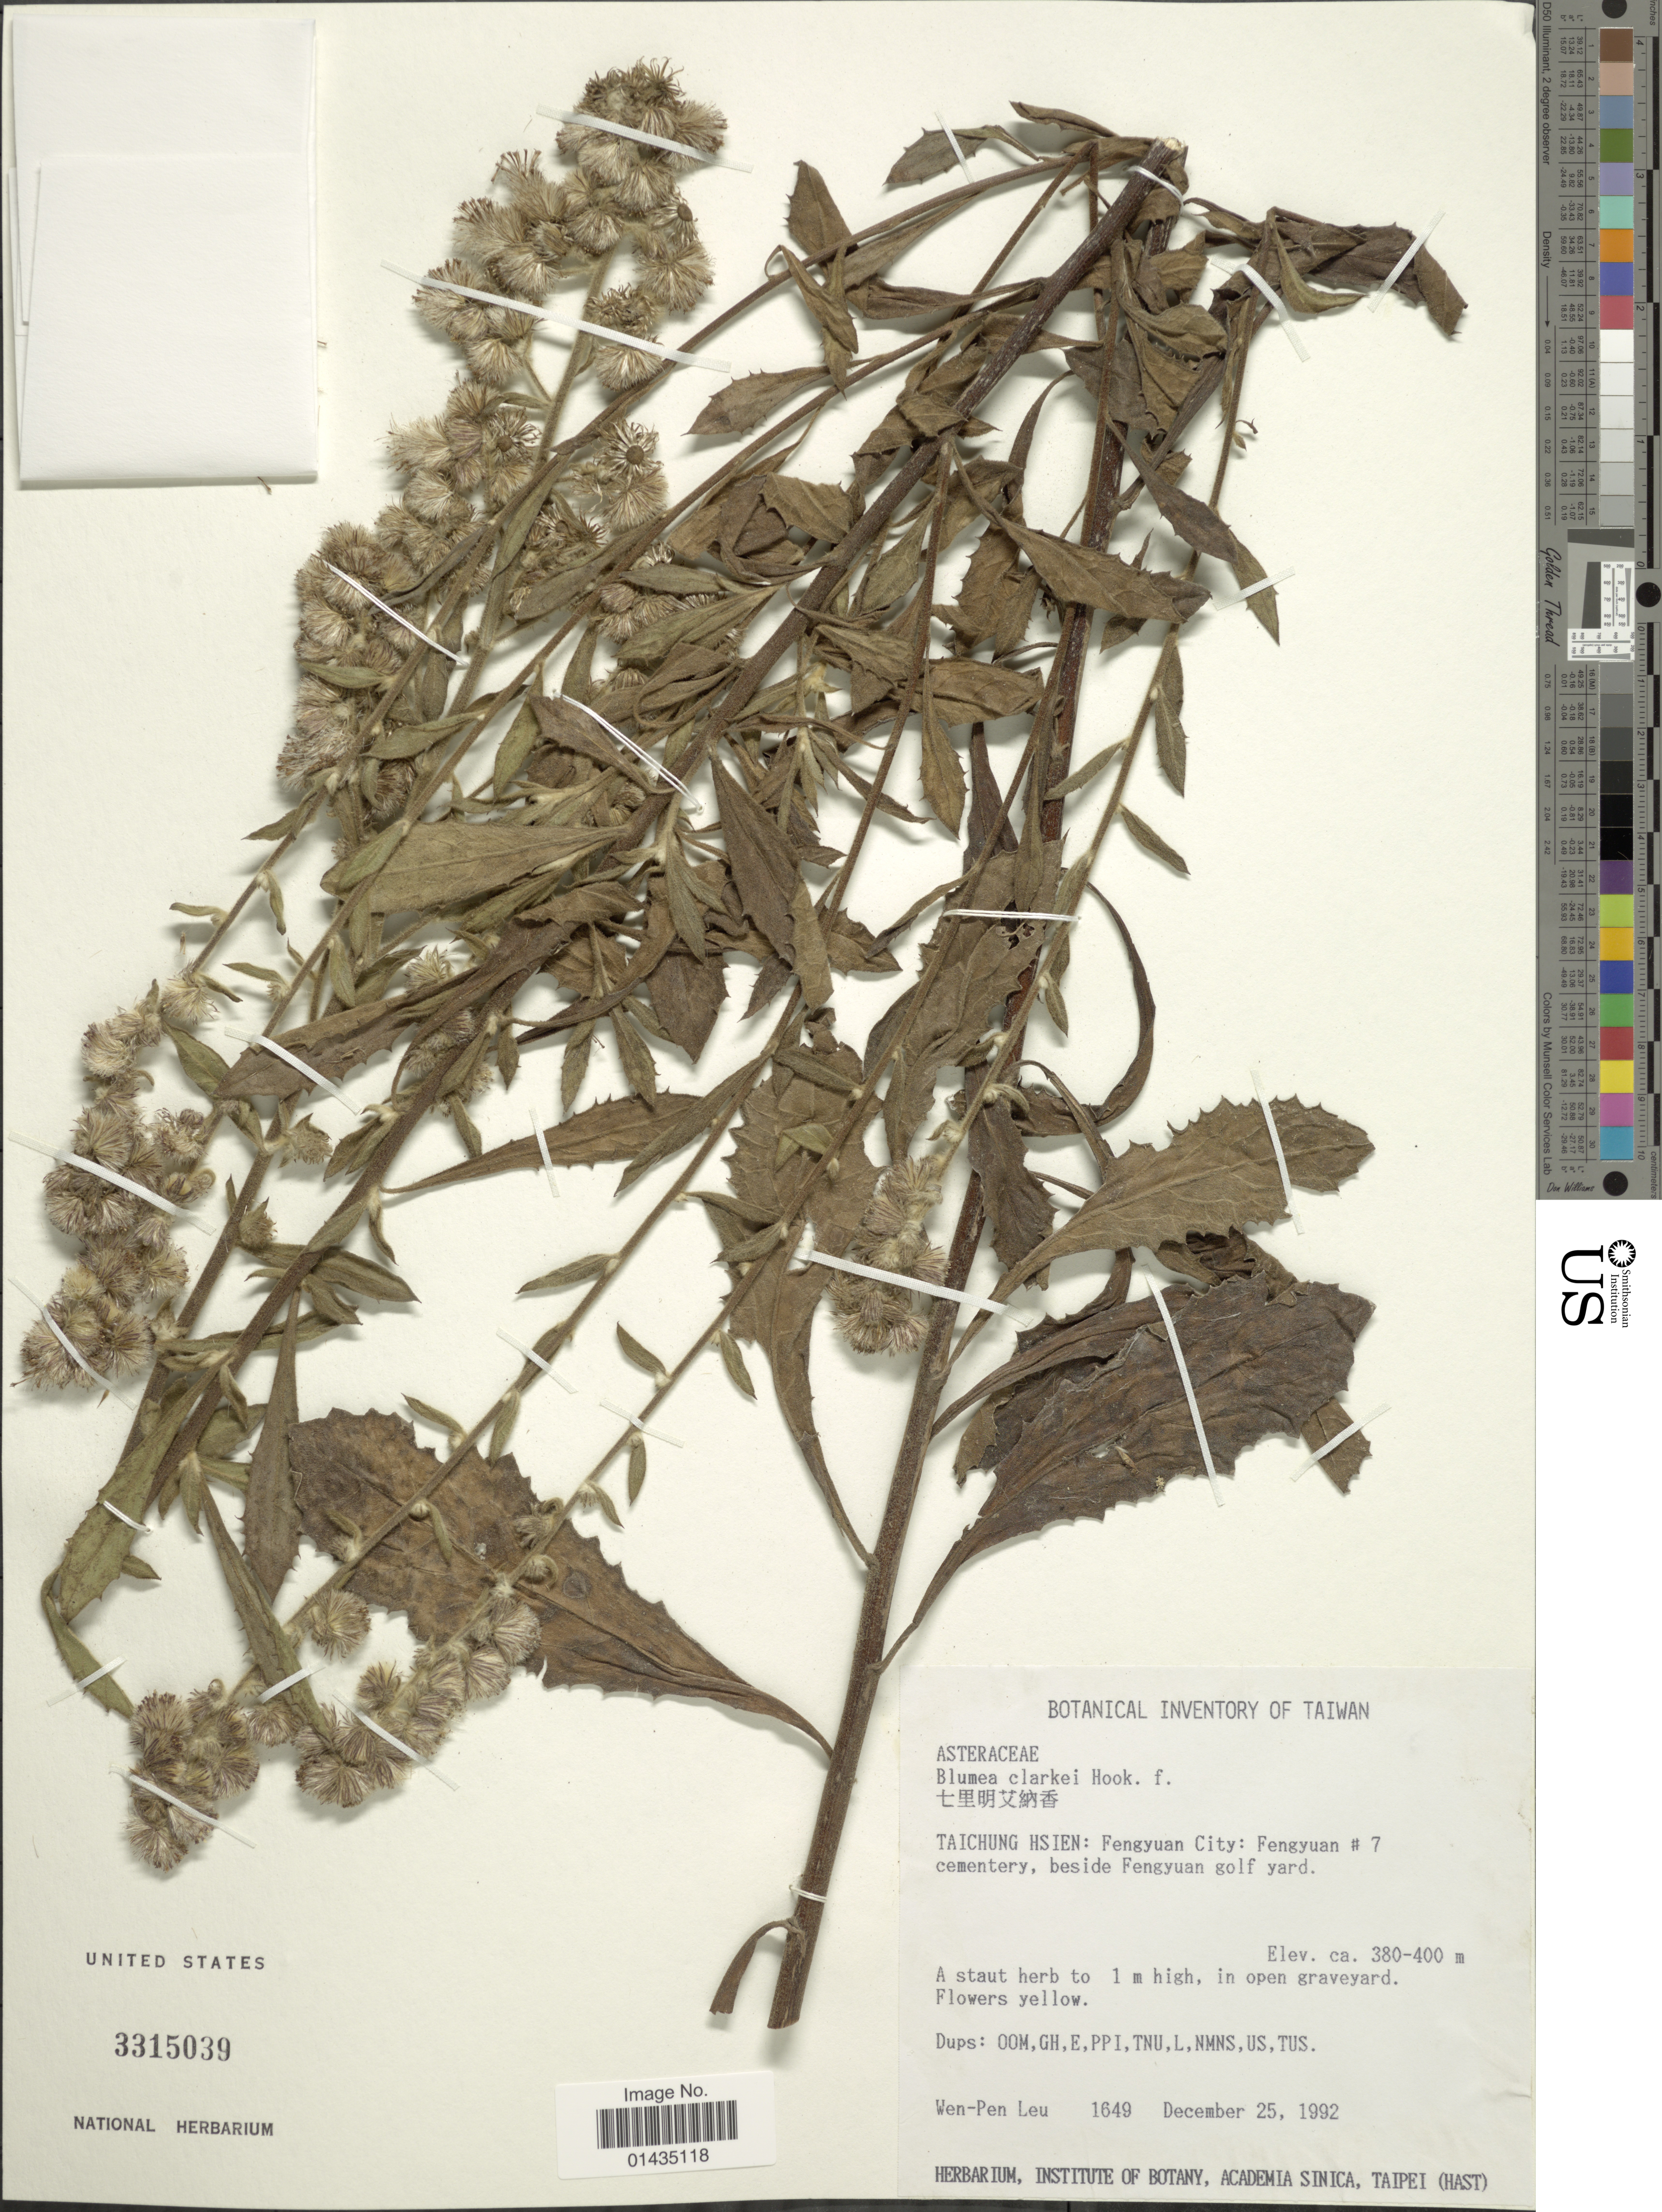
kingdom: Plantae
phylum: Tracheophyta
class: Magnoliopsida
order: Asterales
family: Asteraceae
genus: Blumea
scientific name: Blumea clarkei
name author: Hook. f.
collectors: W. Leu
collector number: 1649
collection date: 1992-12-25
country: Taiwan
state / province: Taichung City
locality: Taichung Hsien, Fengyuan City, Fengyuan #7 cemetery, beside Fengyuan golf yard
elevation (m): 380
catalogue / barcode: US 3315039